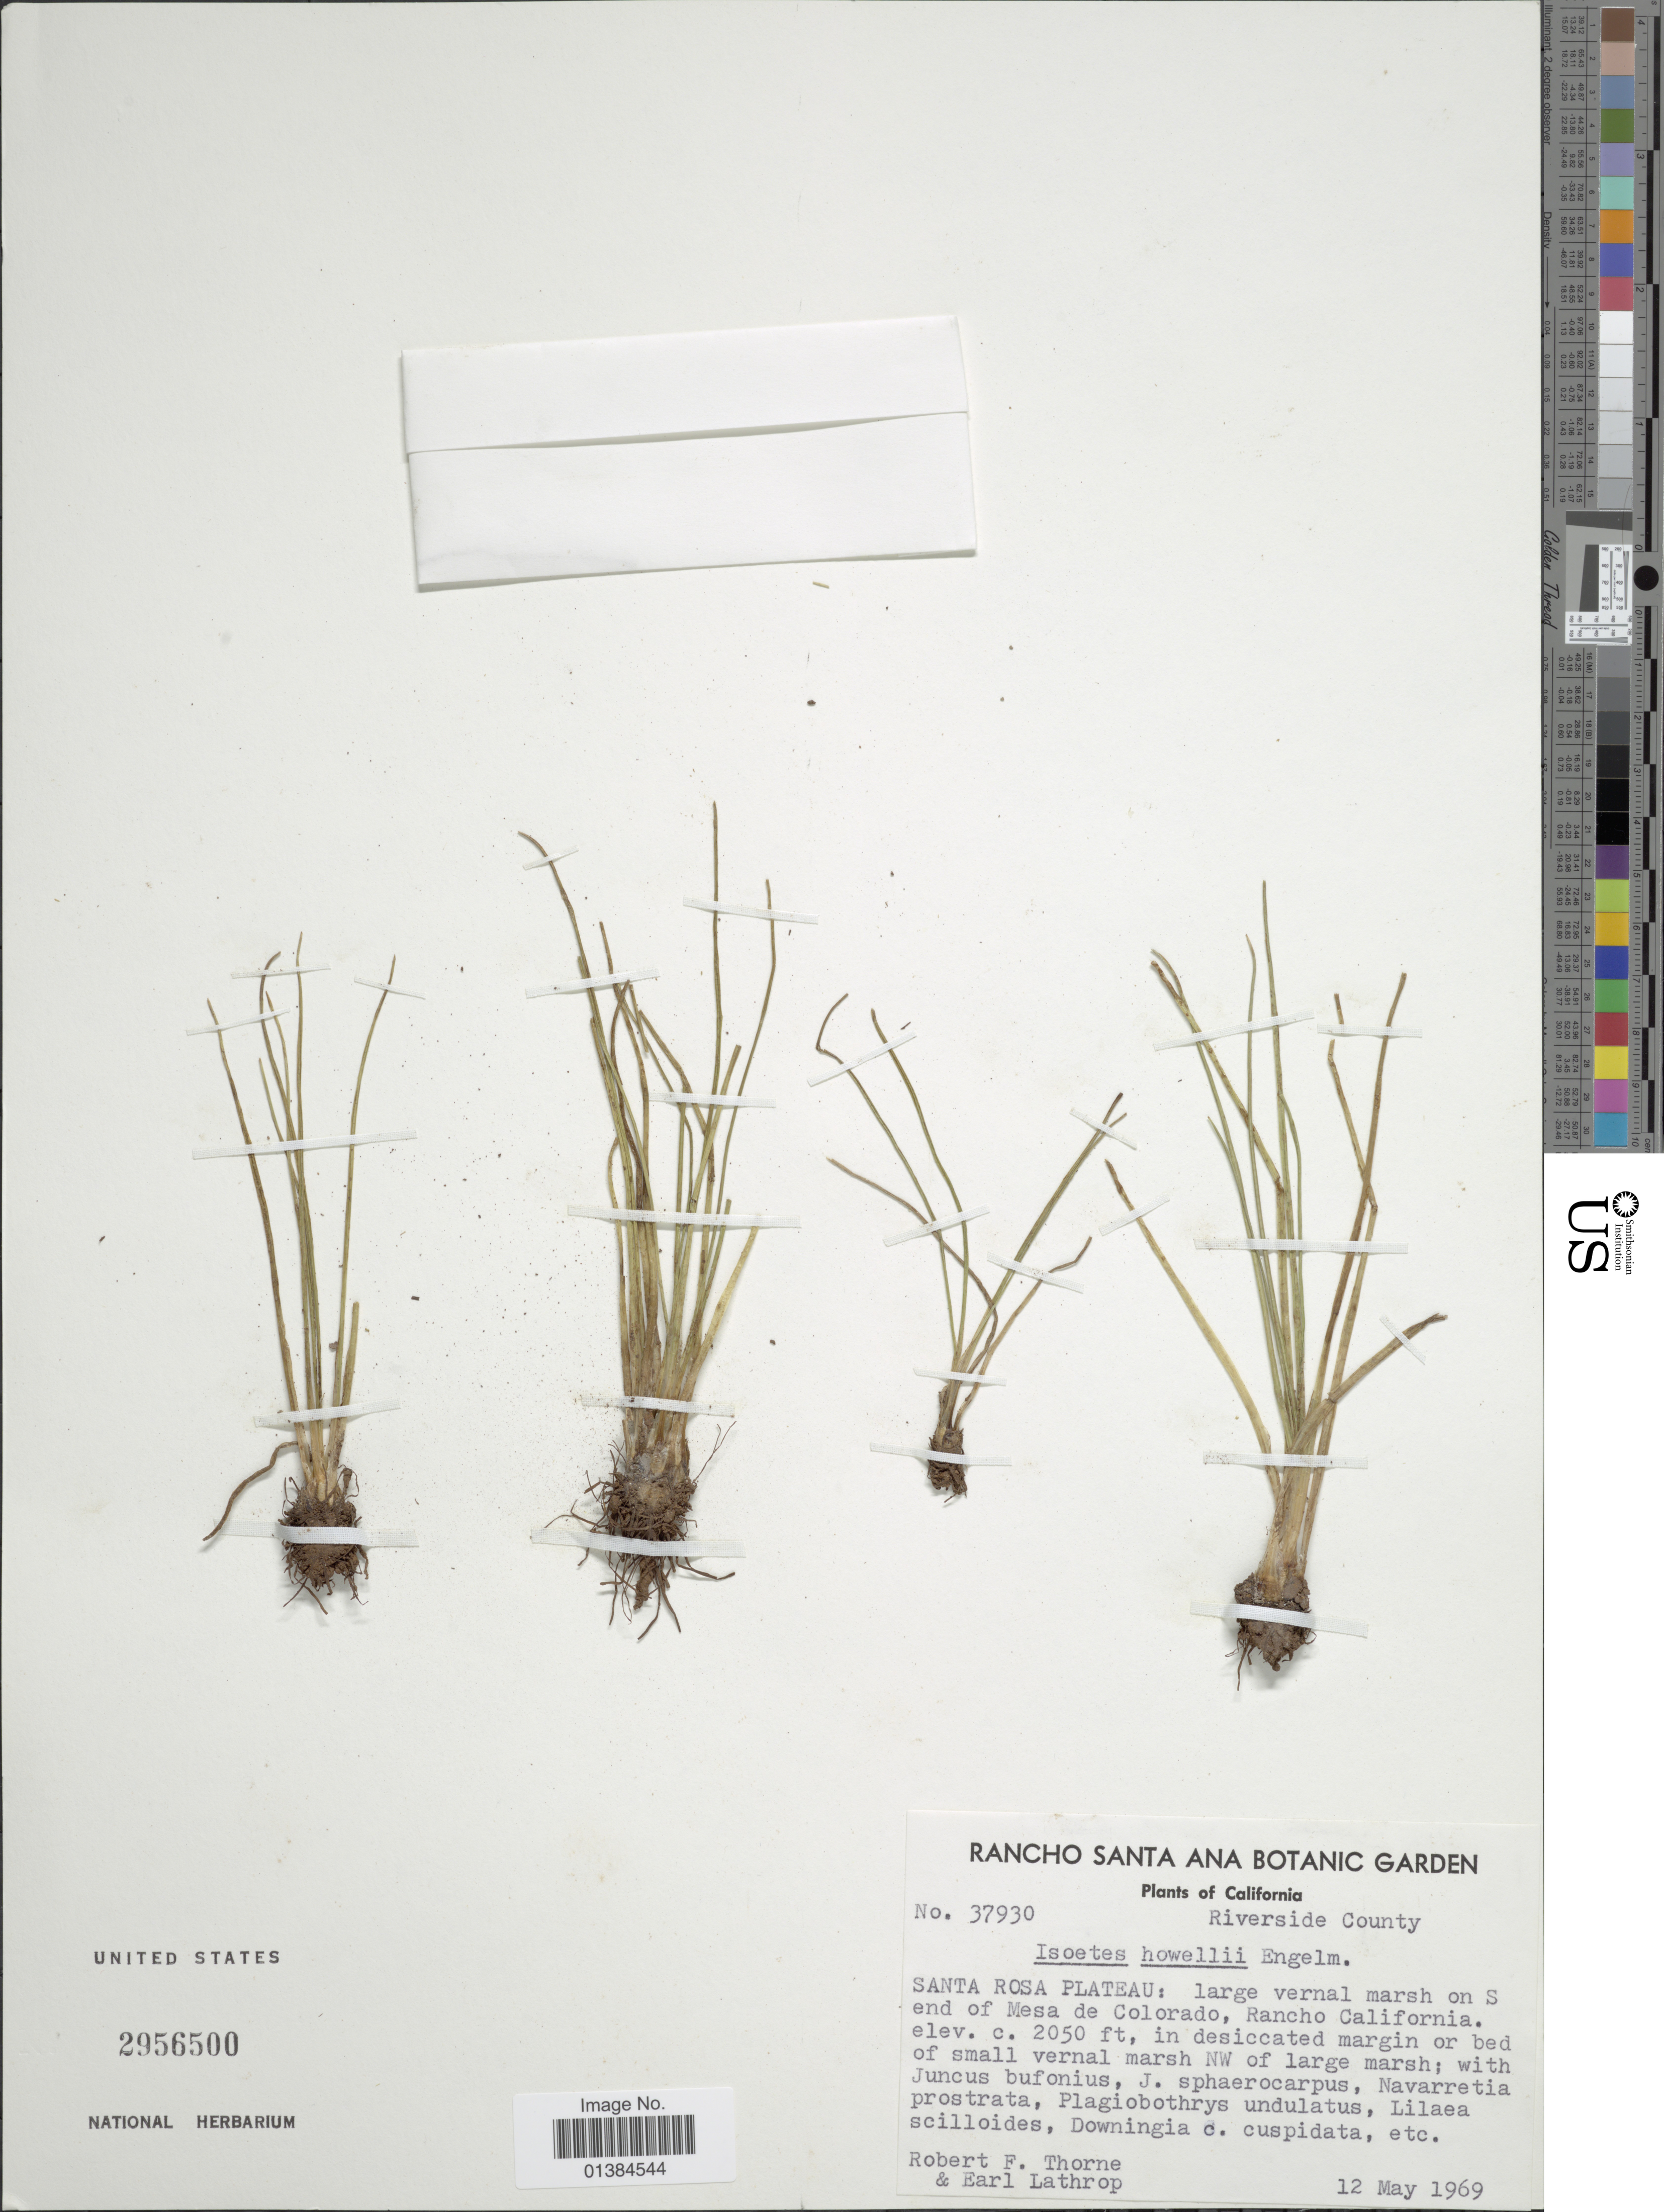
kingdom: Plantae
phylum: Tracheophyta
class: Lycopodiopsida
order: Isoetales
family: Isoetaceae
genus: Isoetes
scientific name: Isoetes howellii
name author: Engelm.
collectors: R. F. Thorne & E. W. Lathrop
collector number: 37930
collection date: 1969-05-12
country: United States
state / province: California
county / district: Riverside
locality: Riverside County. Santa Rosa Plateau: large vernal marsh on S end of Mesa de Colorado, Rancho California.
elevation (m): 625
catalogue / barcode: US 2956500